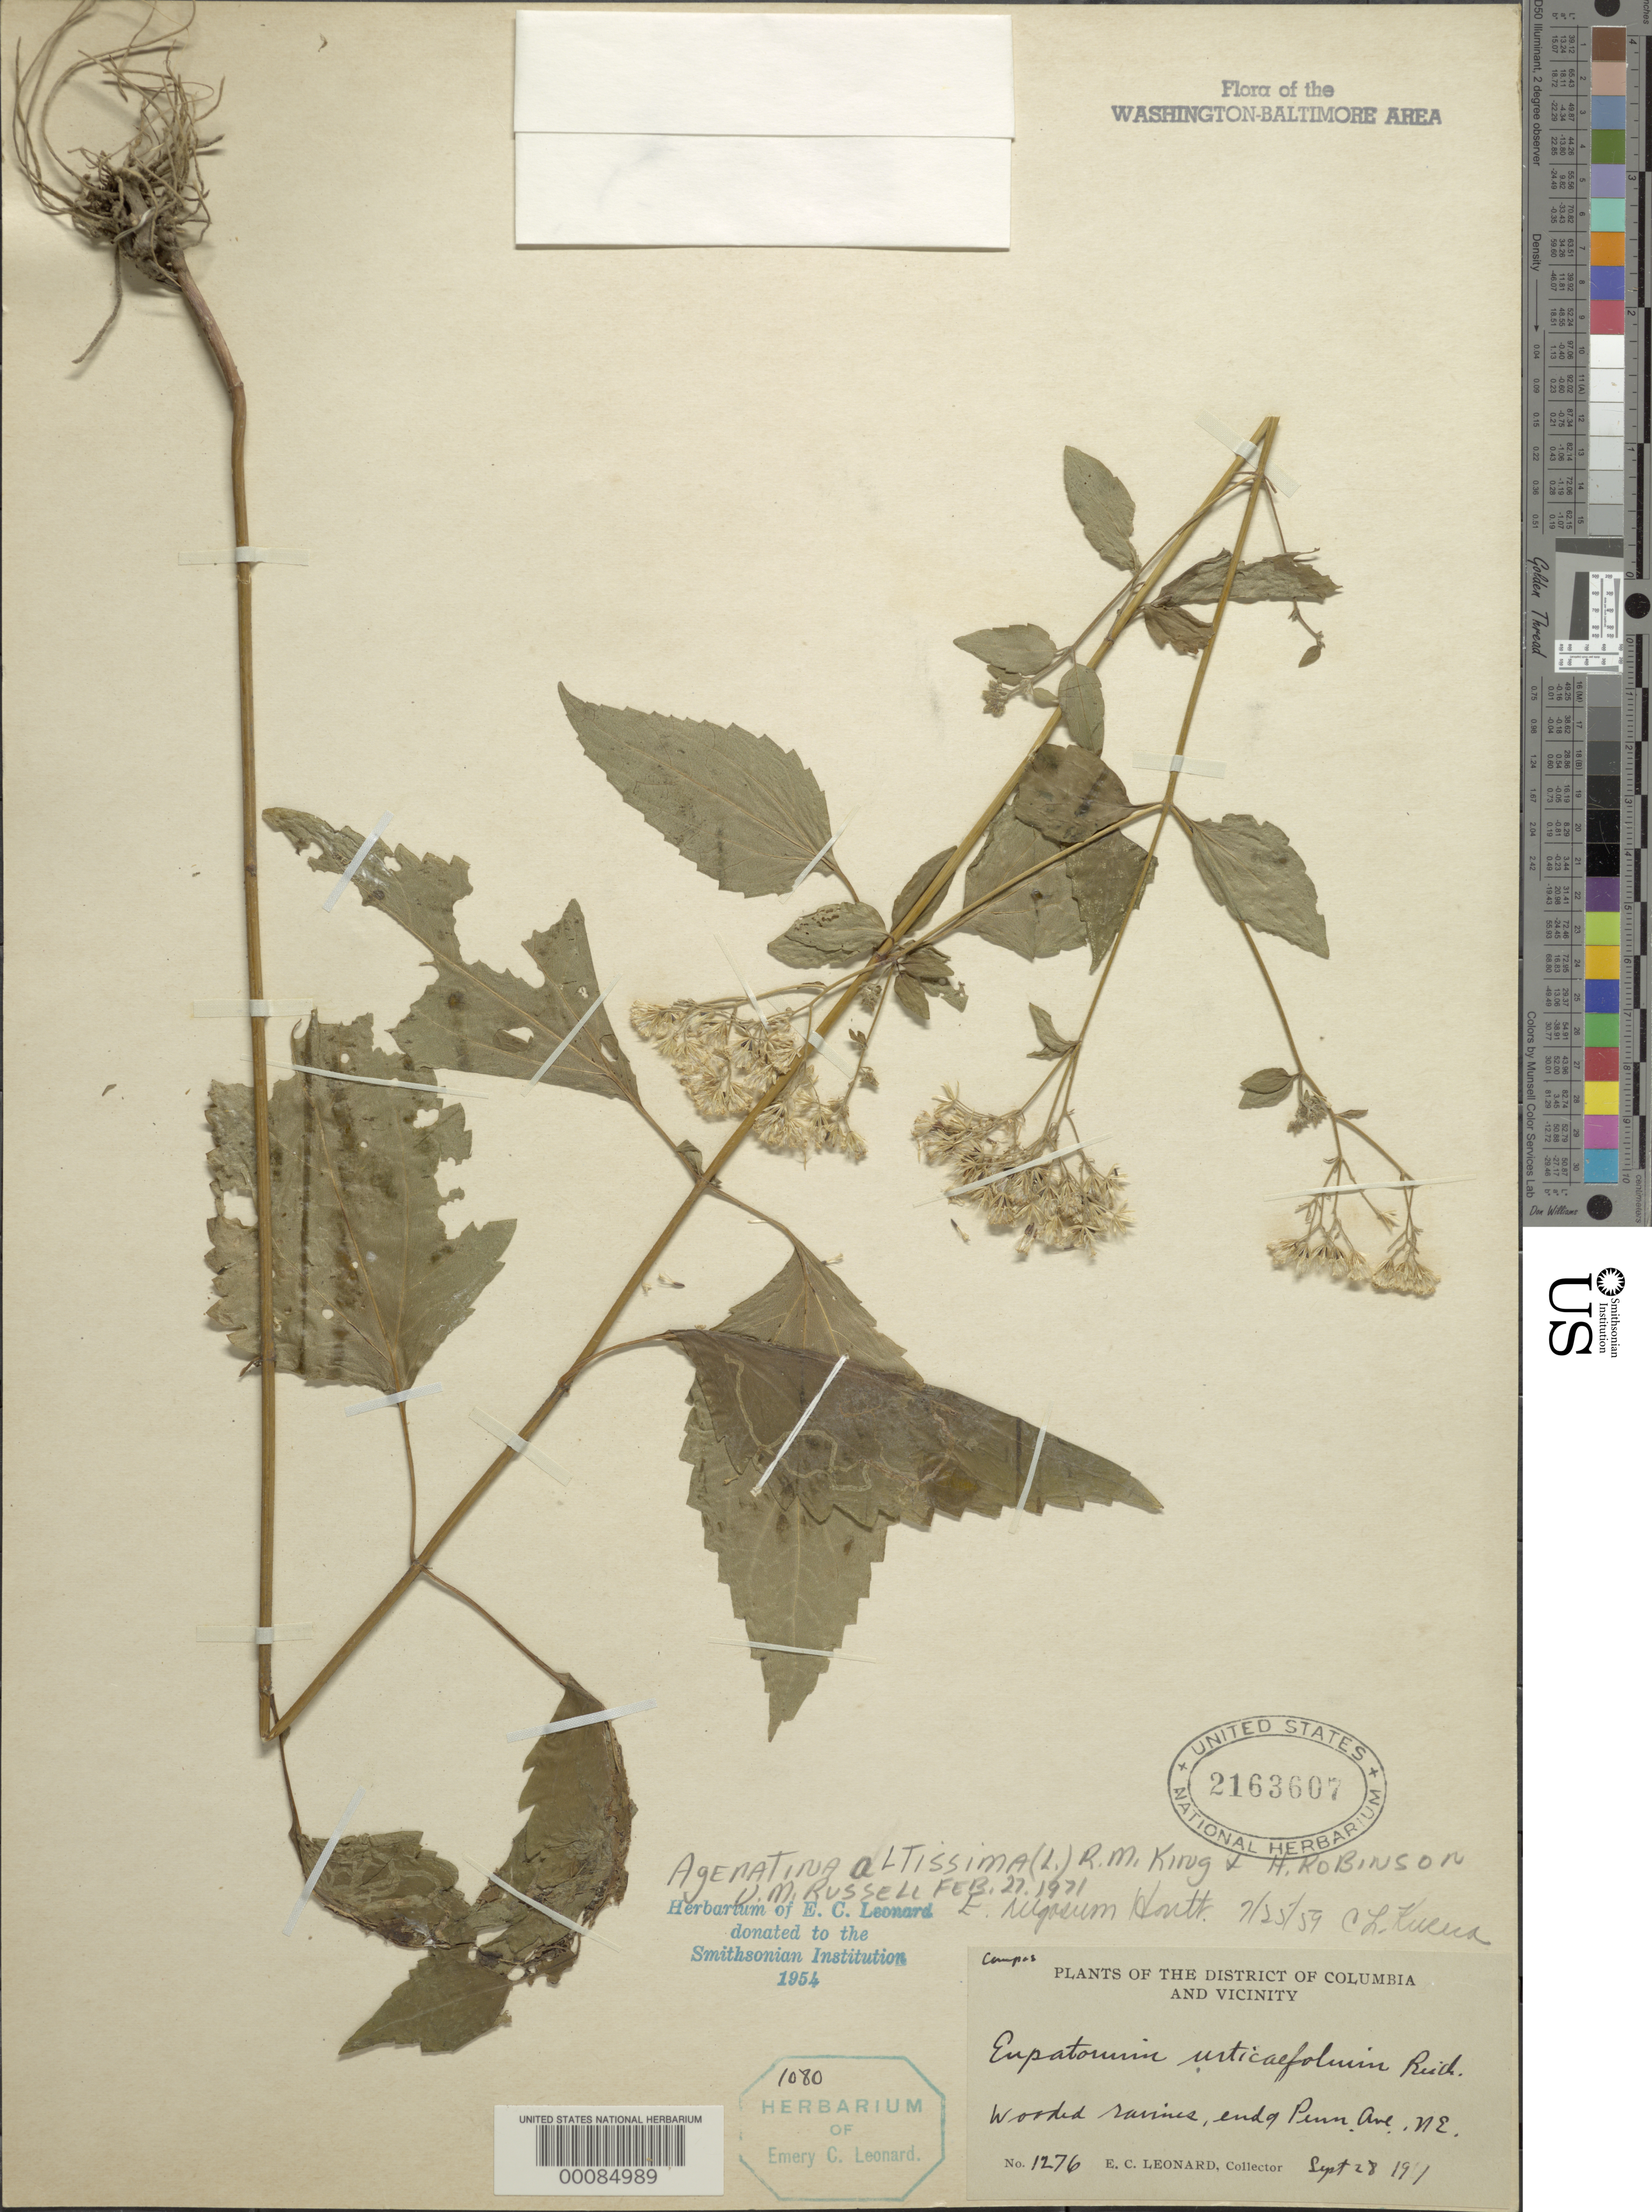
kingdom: Plantae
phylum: Tracheophyta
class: Magnoliopsida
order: Asterales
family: Asteraceae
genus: Ageratina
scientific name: Ageratina altissima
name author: (L.) R.M. King & H. Rob.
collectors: E. C. Leonard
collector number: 1276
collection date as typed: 28 Sep 1919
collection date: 1919-09-28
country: United States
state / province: District of Columbia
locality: End of Penn. Ave.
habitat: Wooded ravine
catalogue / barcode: US 2163607